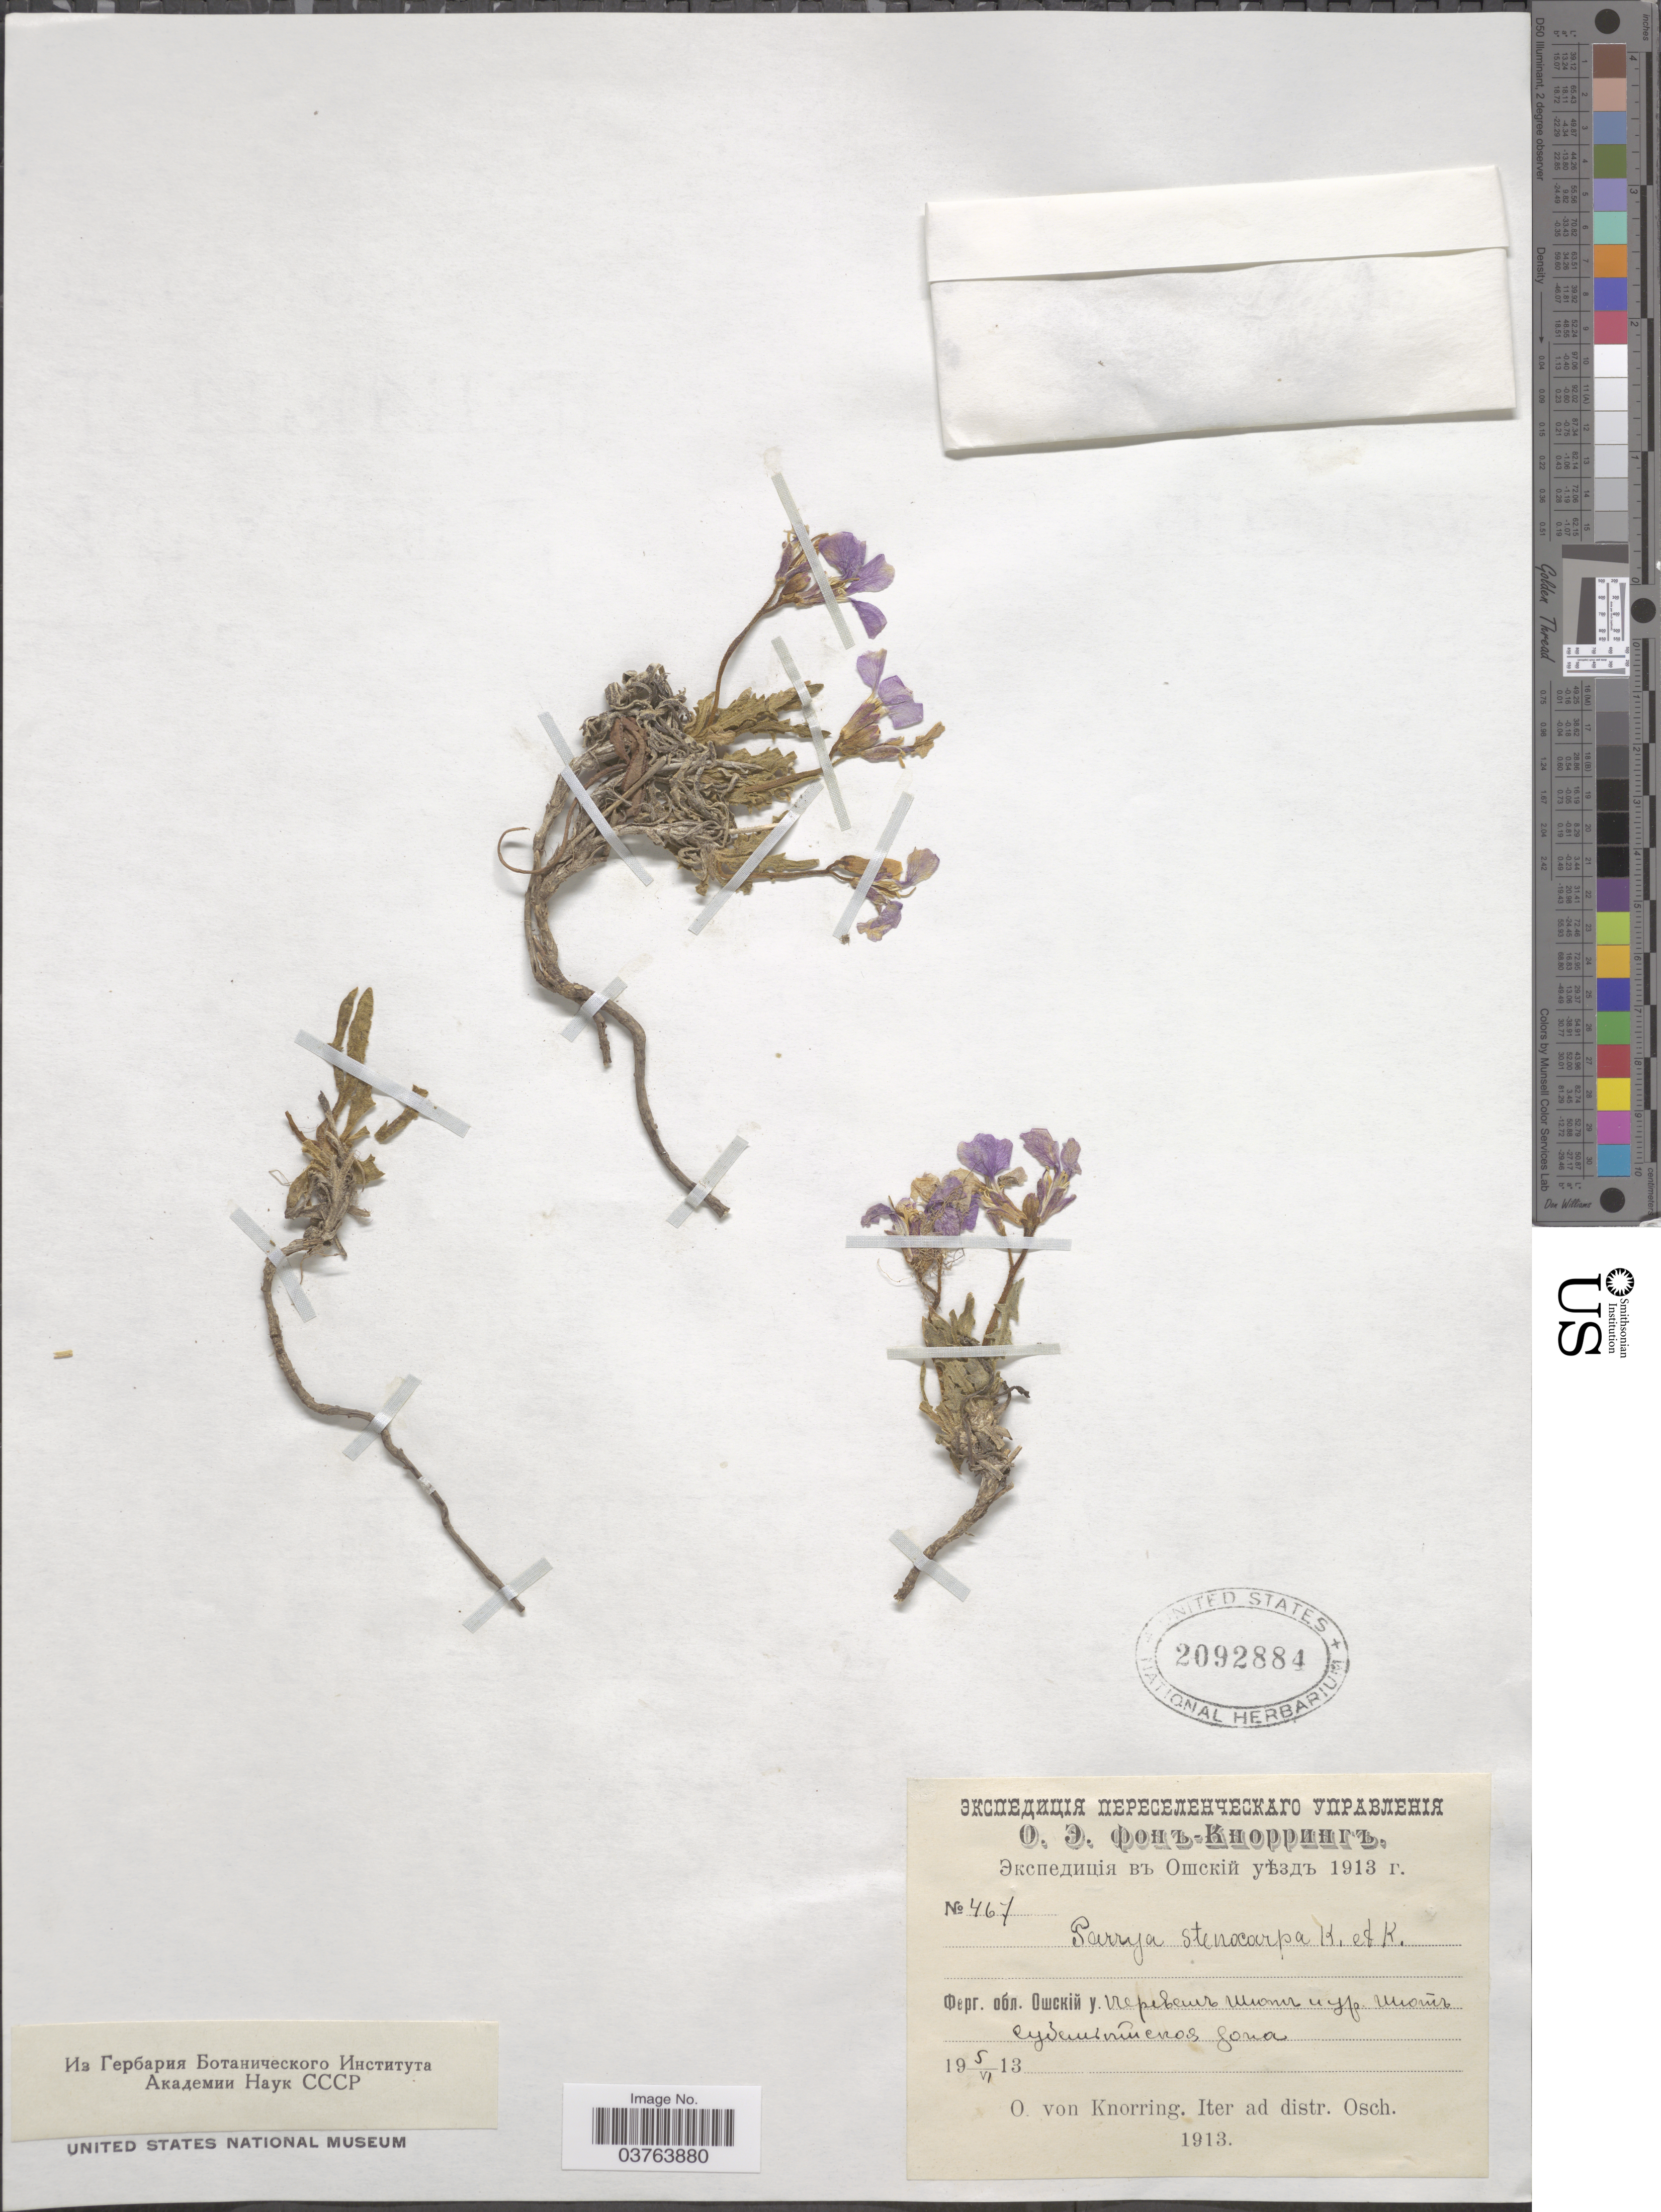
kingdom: Plantae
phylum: Tracheophyta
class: Magnoliopsida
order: Brassicales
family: Brassicaceae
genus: Parrya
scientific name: Parrya stenocarpa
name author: Karelin & Kirilov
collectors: O. Knorring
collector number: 467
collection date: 1913-06-05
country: Kyrgyzstan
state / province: Osh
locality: Pereval Shyut.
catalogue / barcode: US 2092884